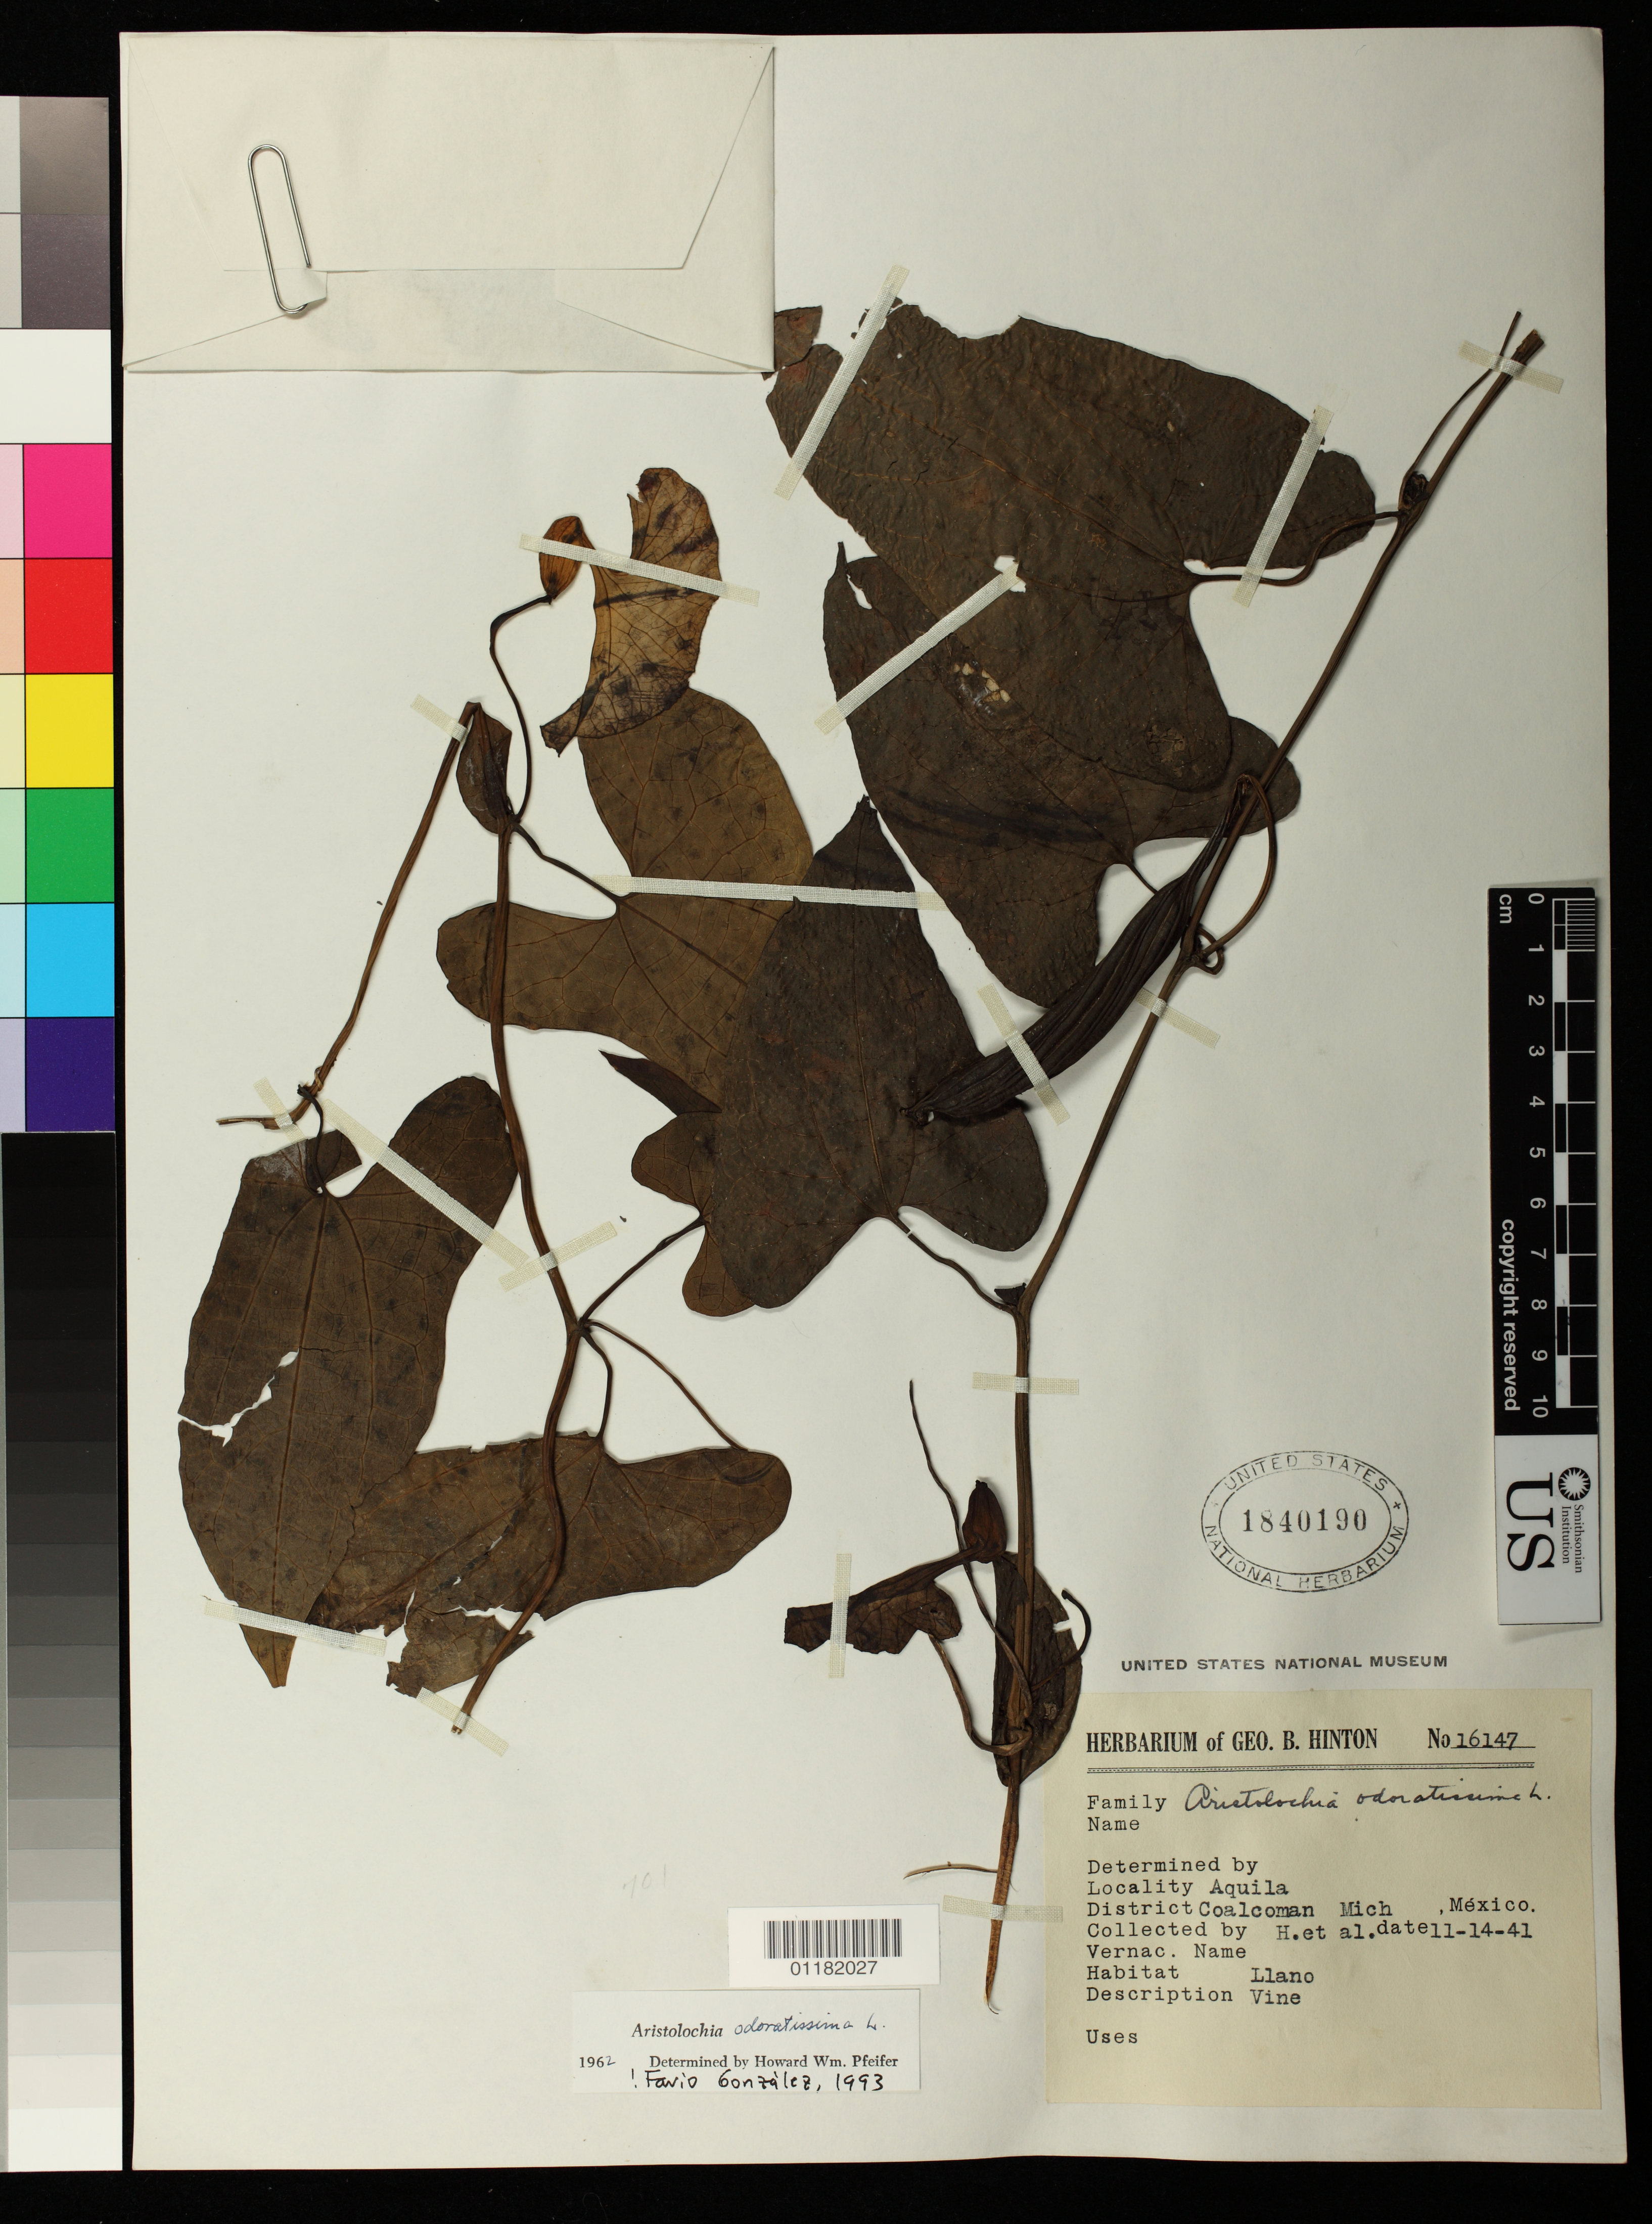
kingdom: Plantae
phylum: Tracheophyta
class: Magnoliopsida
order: Piperales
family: Aristolochiaceae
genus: Aristolochia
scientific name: Aristolochia odoratissima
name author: L.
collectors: G. B. Hinton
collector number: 16147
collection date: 1941-11-14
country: Mexico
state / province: Michoacán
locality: Aquila, Coalcoman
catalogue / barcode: US 1840190